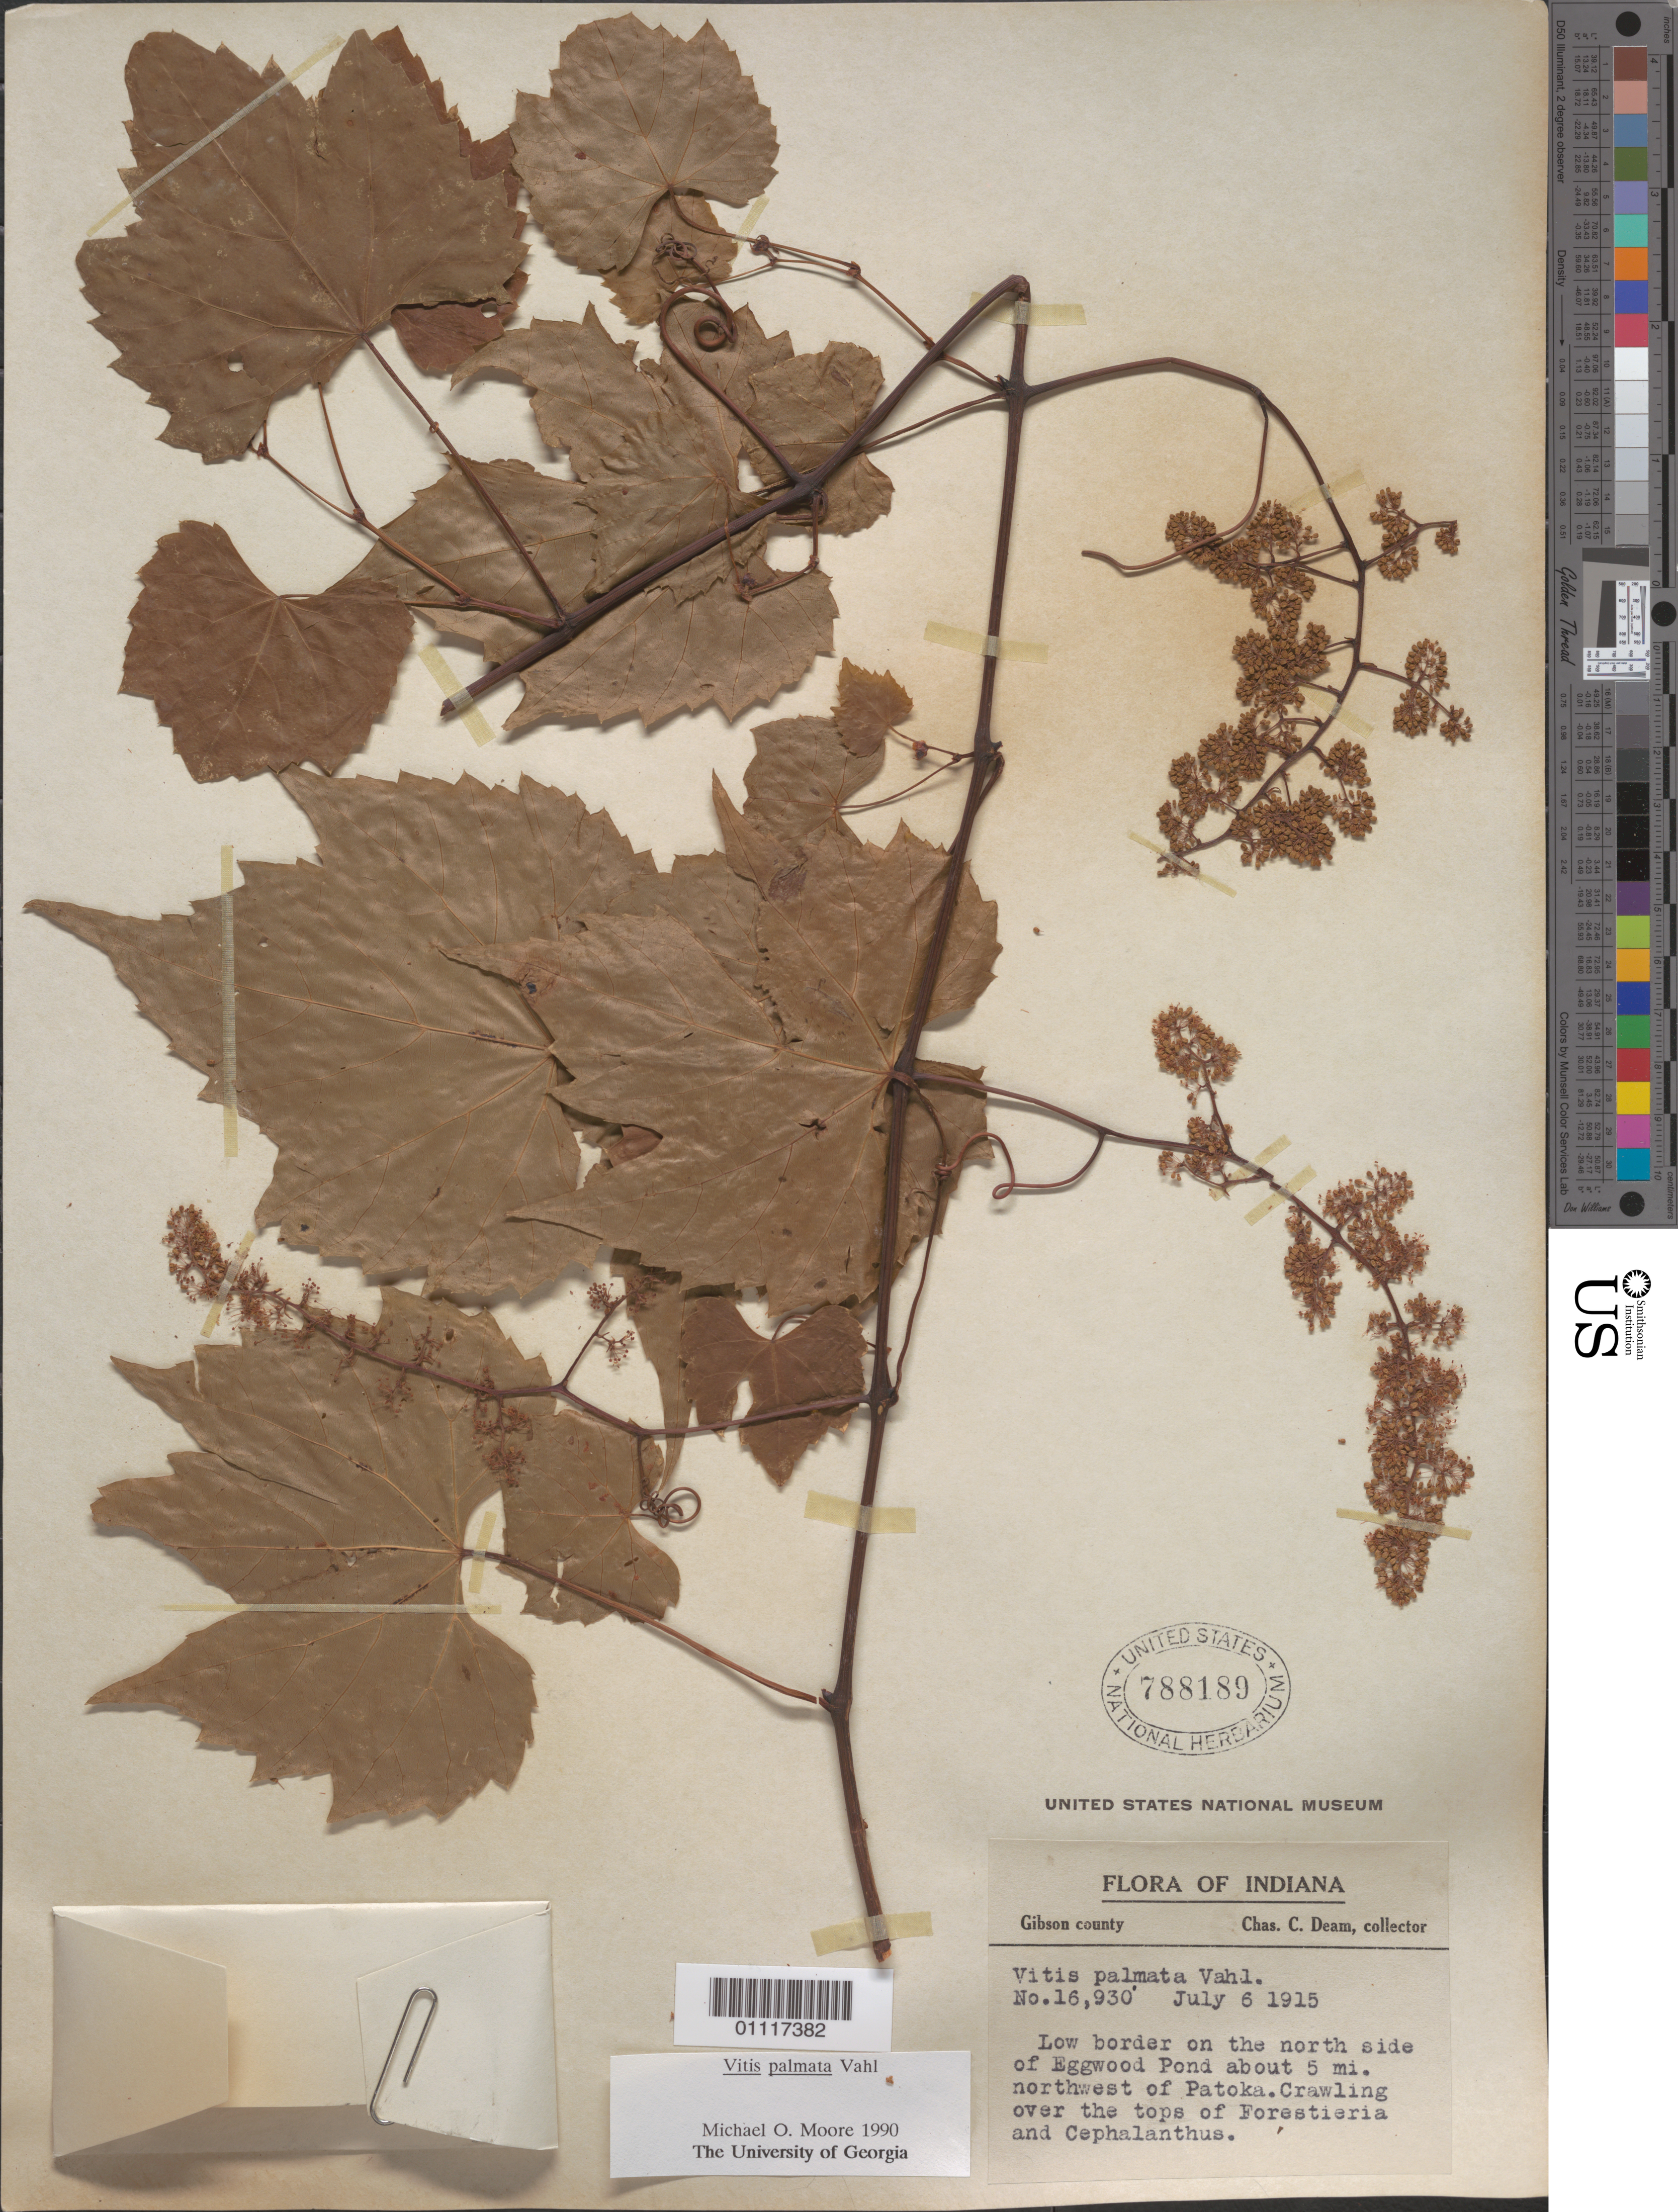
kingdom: Plantae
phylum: Tracheophyta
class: Magnoliopsida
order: Vitales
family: Vitaceae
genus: Vitis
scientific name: Vitis palmata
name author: Vahl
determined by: Moore, M. O.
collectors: C. C. Deam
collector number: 16930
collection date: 1915-07-06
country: United States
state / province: Indiana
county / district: Gibson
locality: Low border on the north side of Eggwood Pond about 5 mi. northwest of Patoka.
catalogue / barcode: US 788189